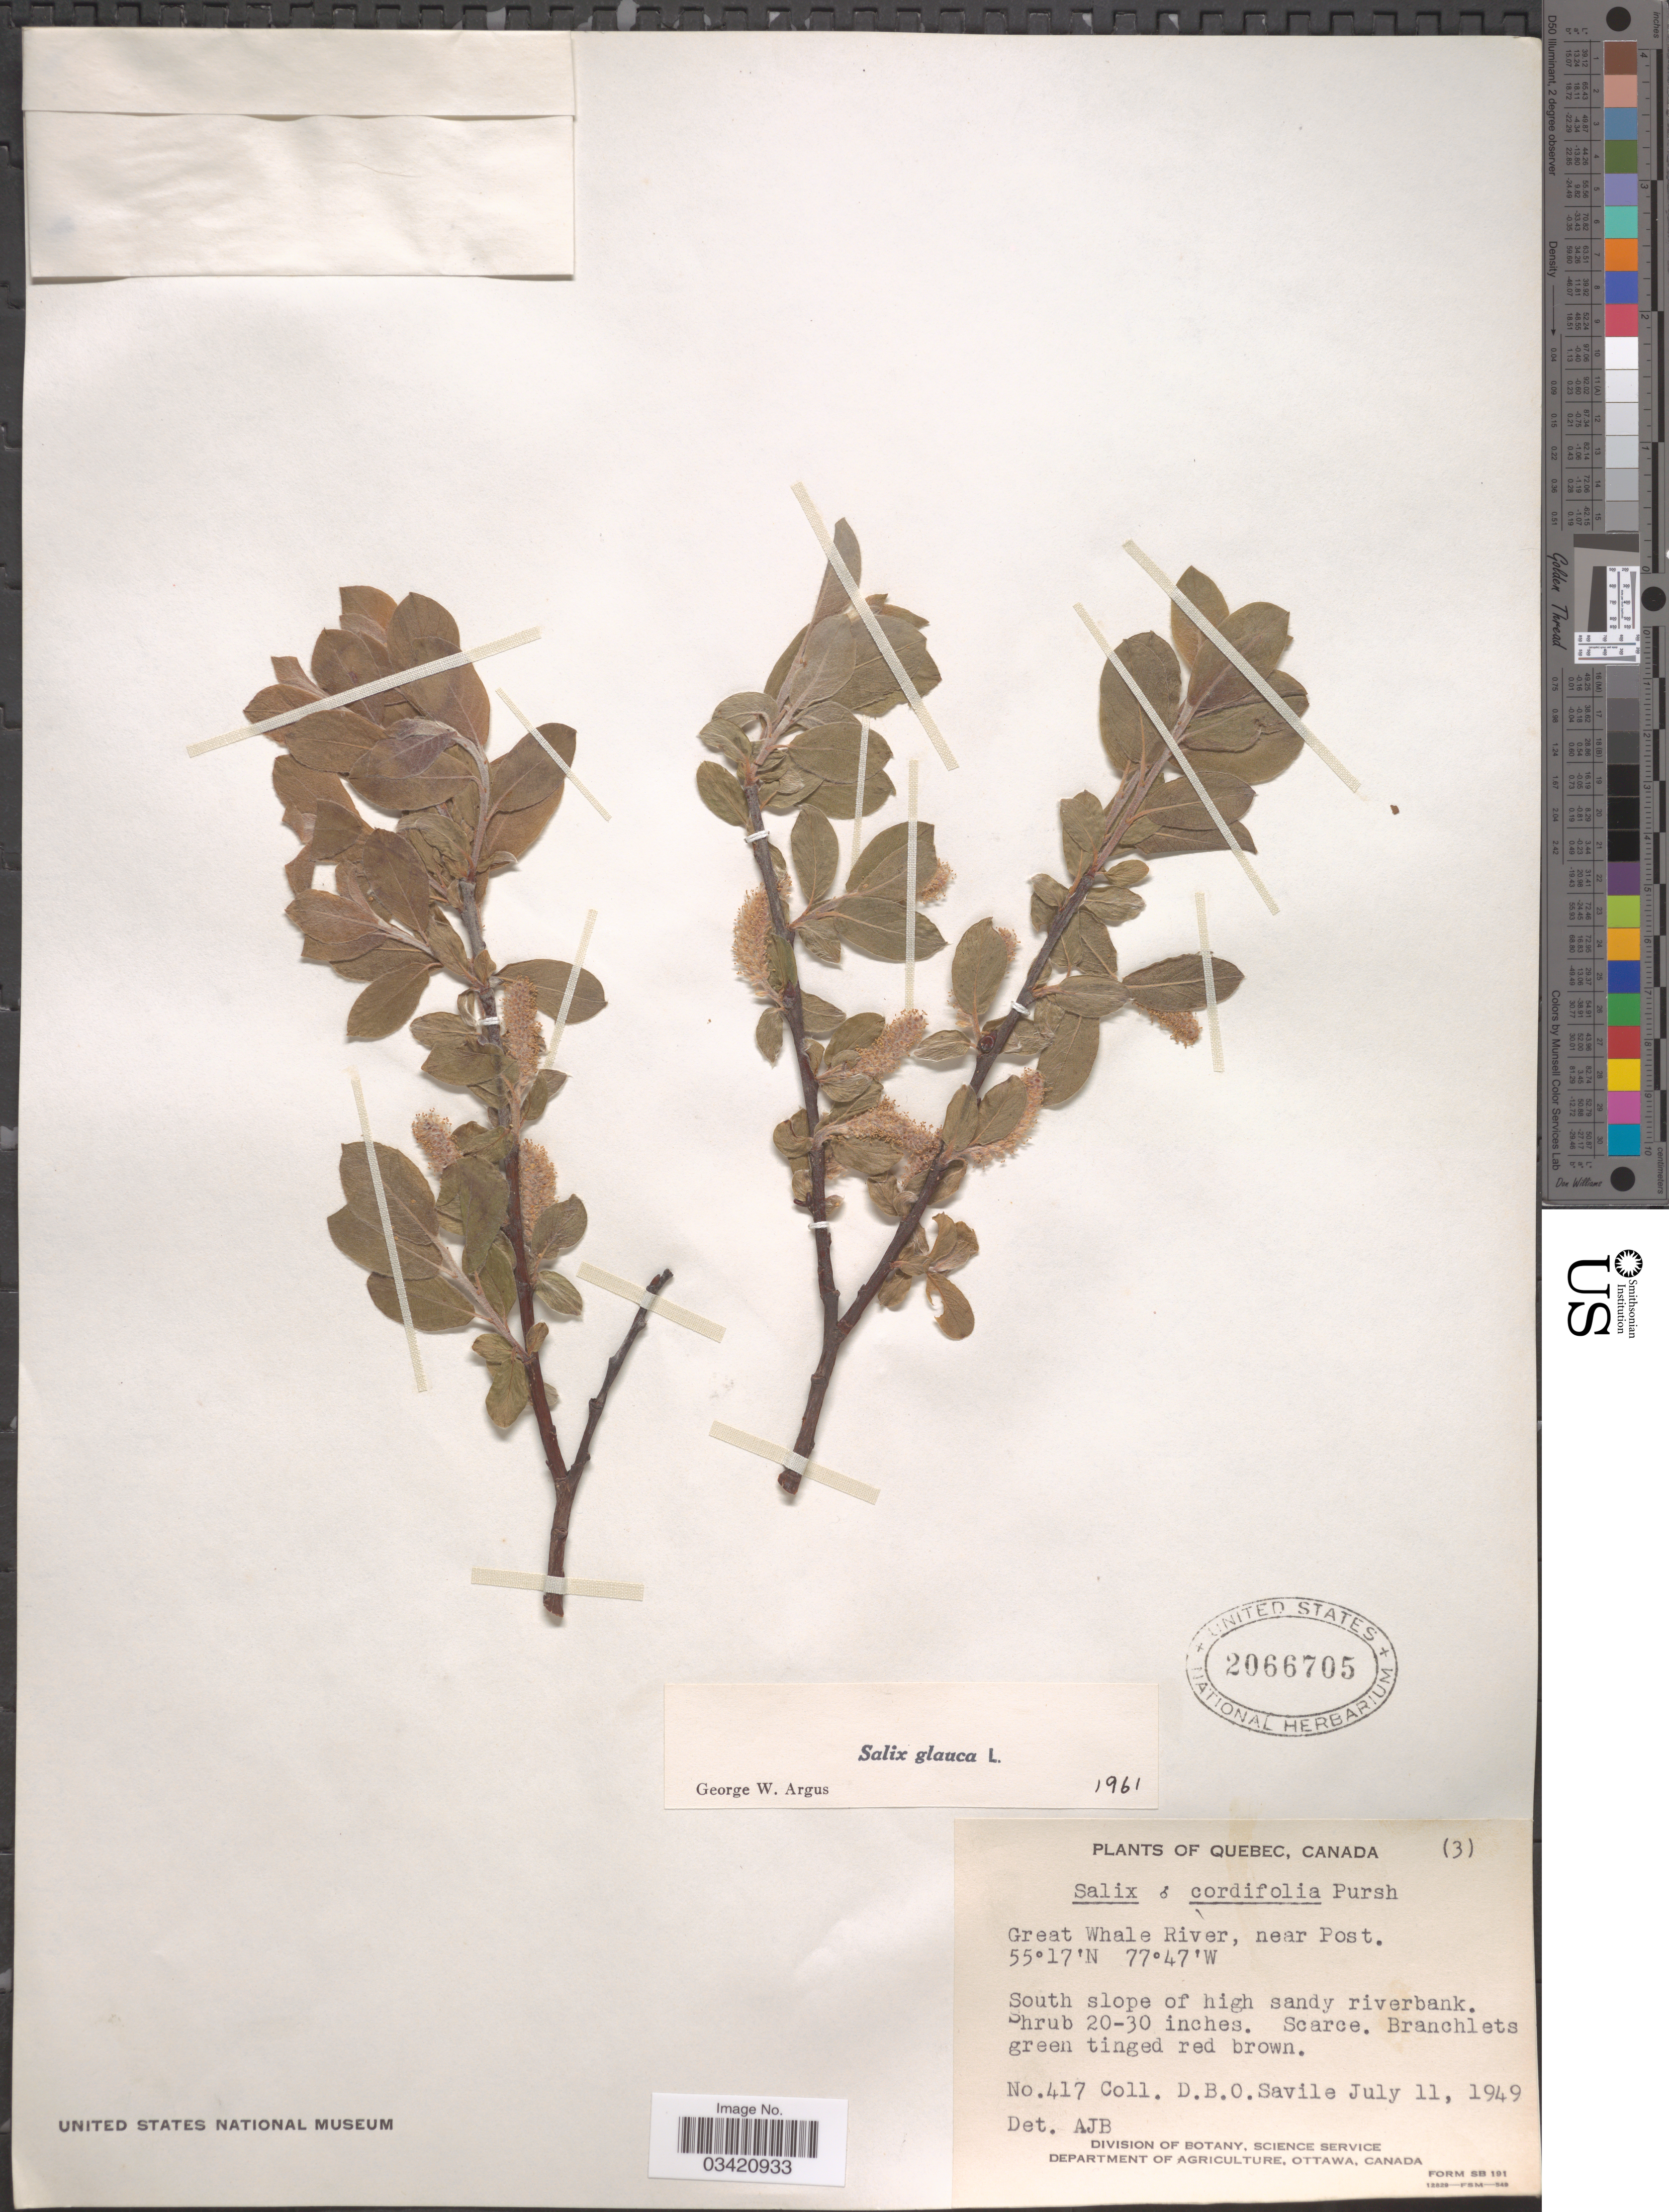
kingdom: Plantae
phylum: Tracheophyta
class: Magnoliopsida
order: Malpighiales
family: Salicaceae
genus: Salix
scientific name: Salix glauca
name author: L.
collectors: D. Savile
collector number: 417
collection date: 1949-07-11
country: Canada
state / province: Quebec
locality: Great Whale River, near Post. South slope of high sandy riverbank.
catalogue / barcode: US 2066705